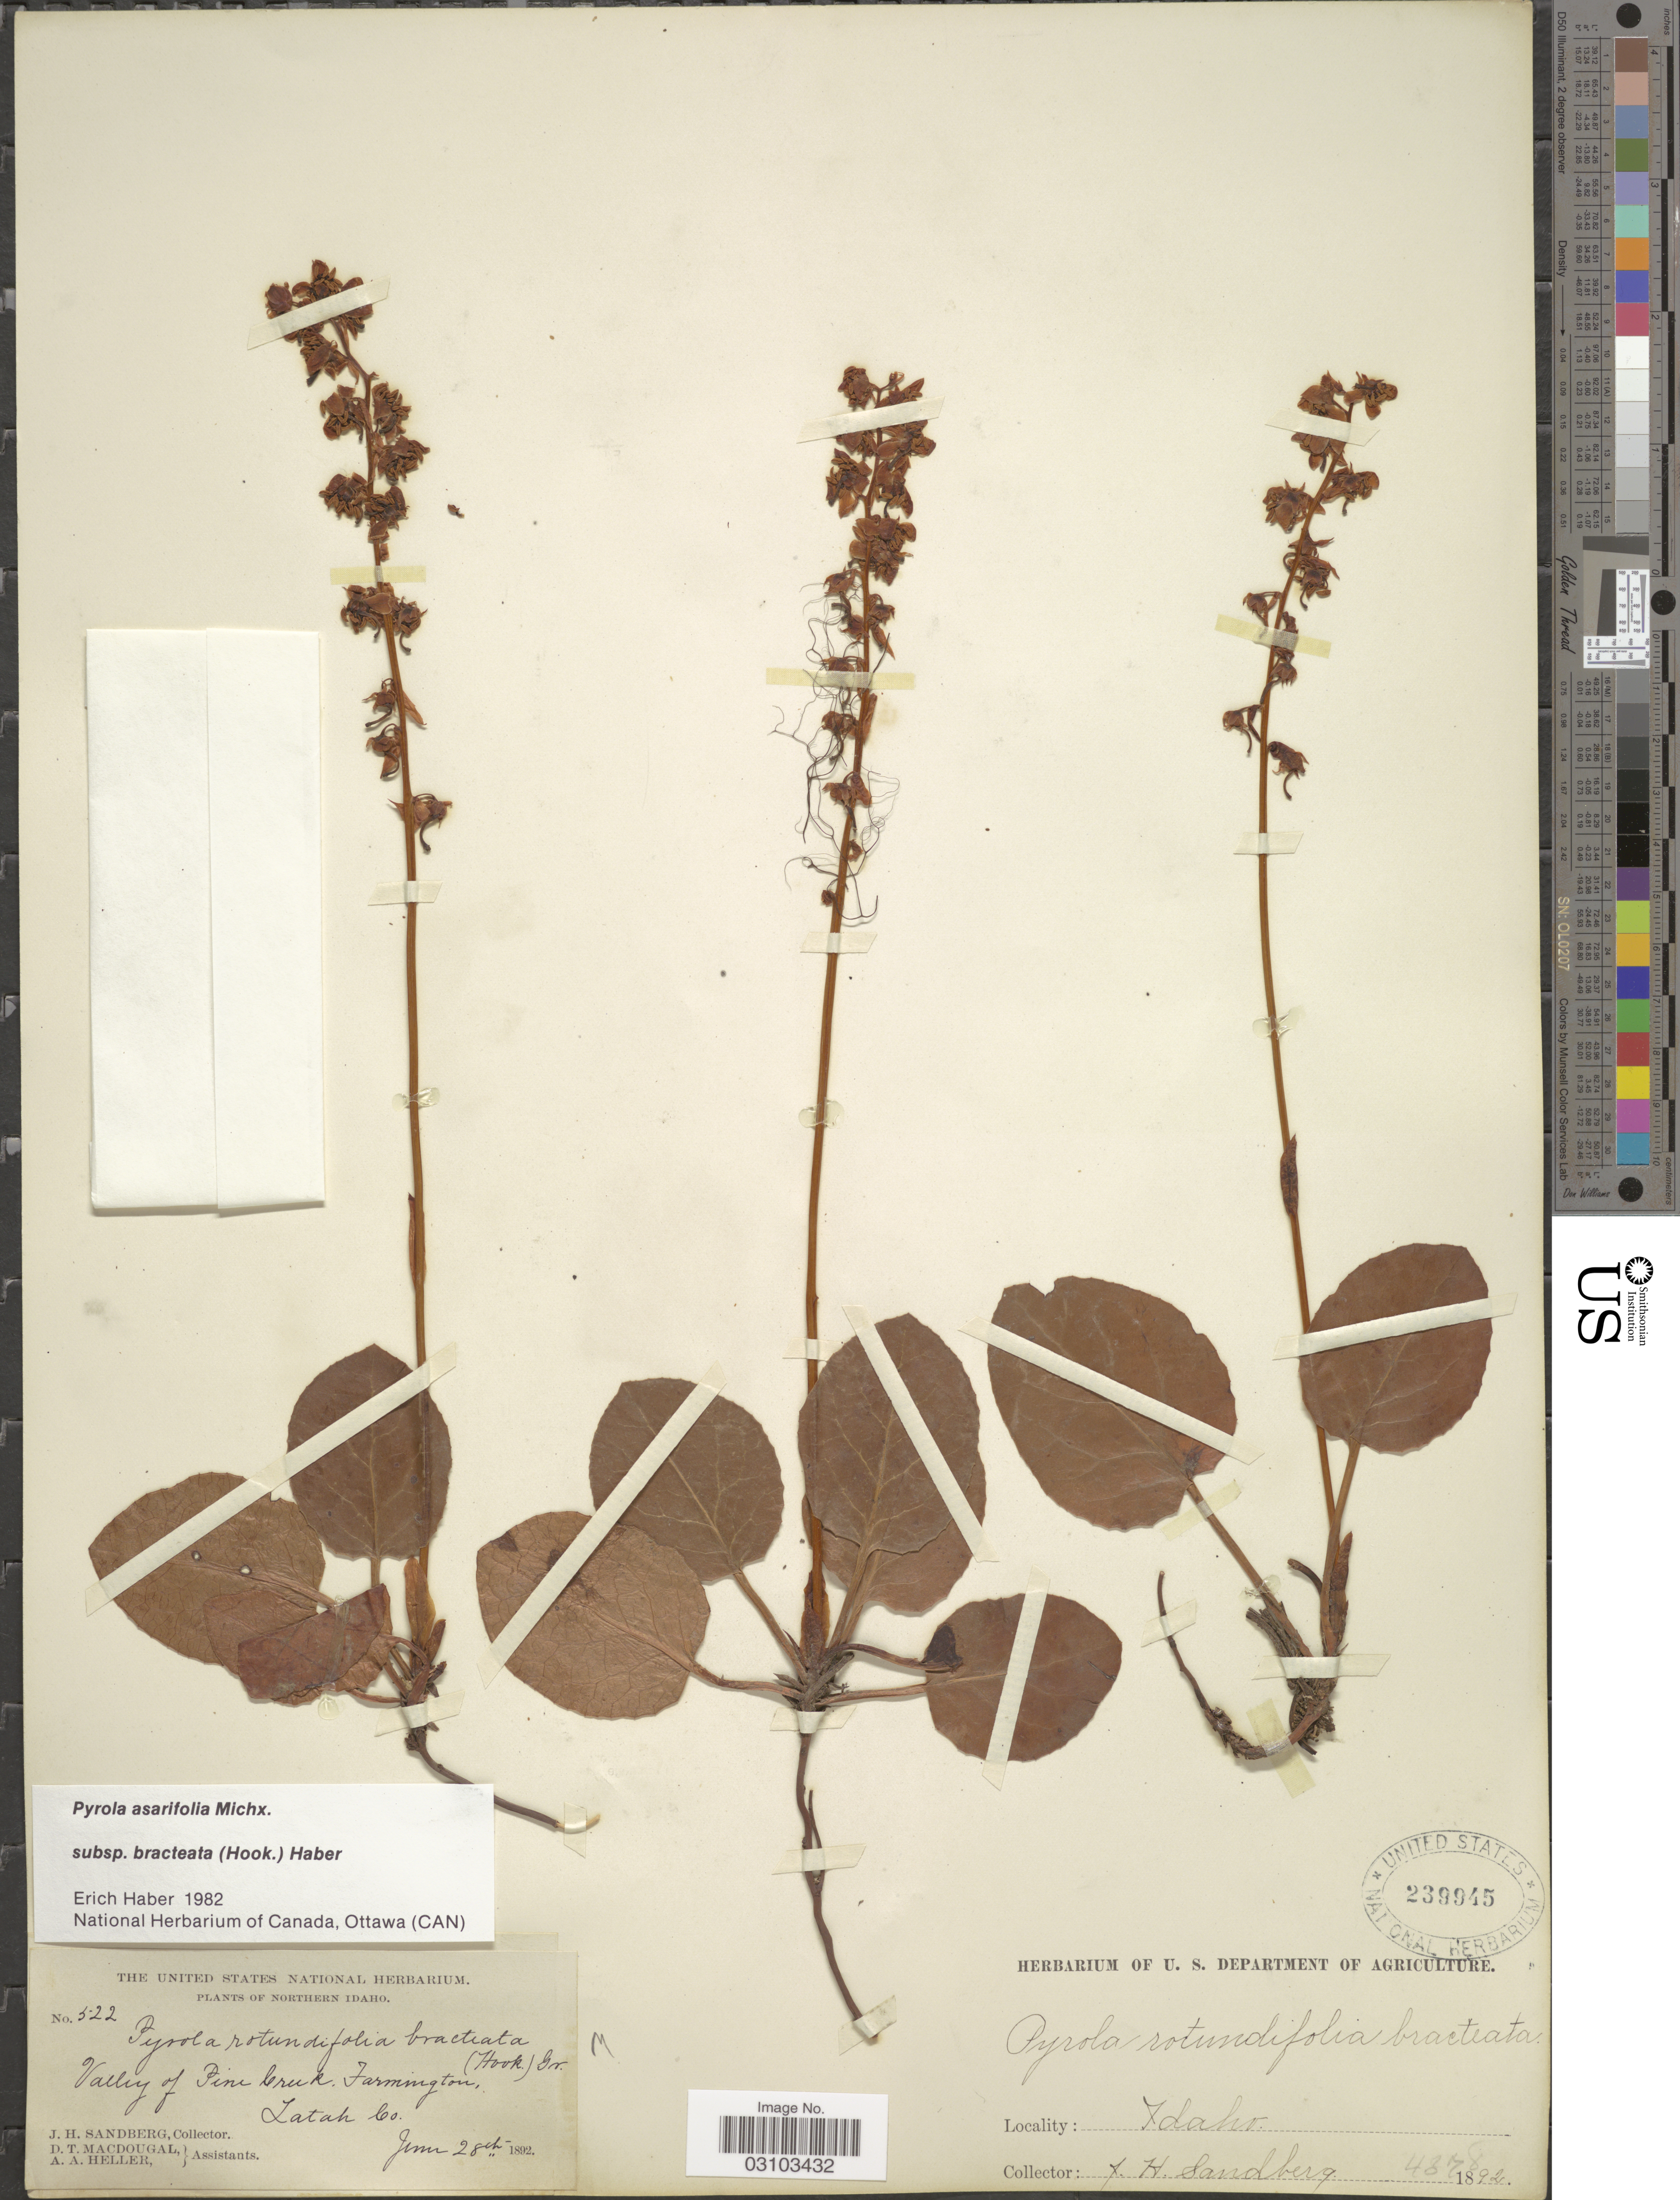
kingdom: Plantae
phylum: Tracheophyta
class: Magnoliopsida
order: Ericales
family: Ericaceae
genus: Pyrola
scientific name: Pyrola asarifolia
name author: Michx.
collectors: J. H. Sandberg, D. T. MacDougal & A. A. Heller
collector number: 522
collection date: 1892-06-28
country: United States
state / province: Idaho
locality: Northern Idaho, Valley of Pine Creek. Farmington, Latah Co.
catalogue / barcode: US 239945